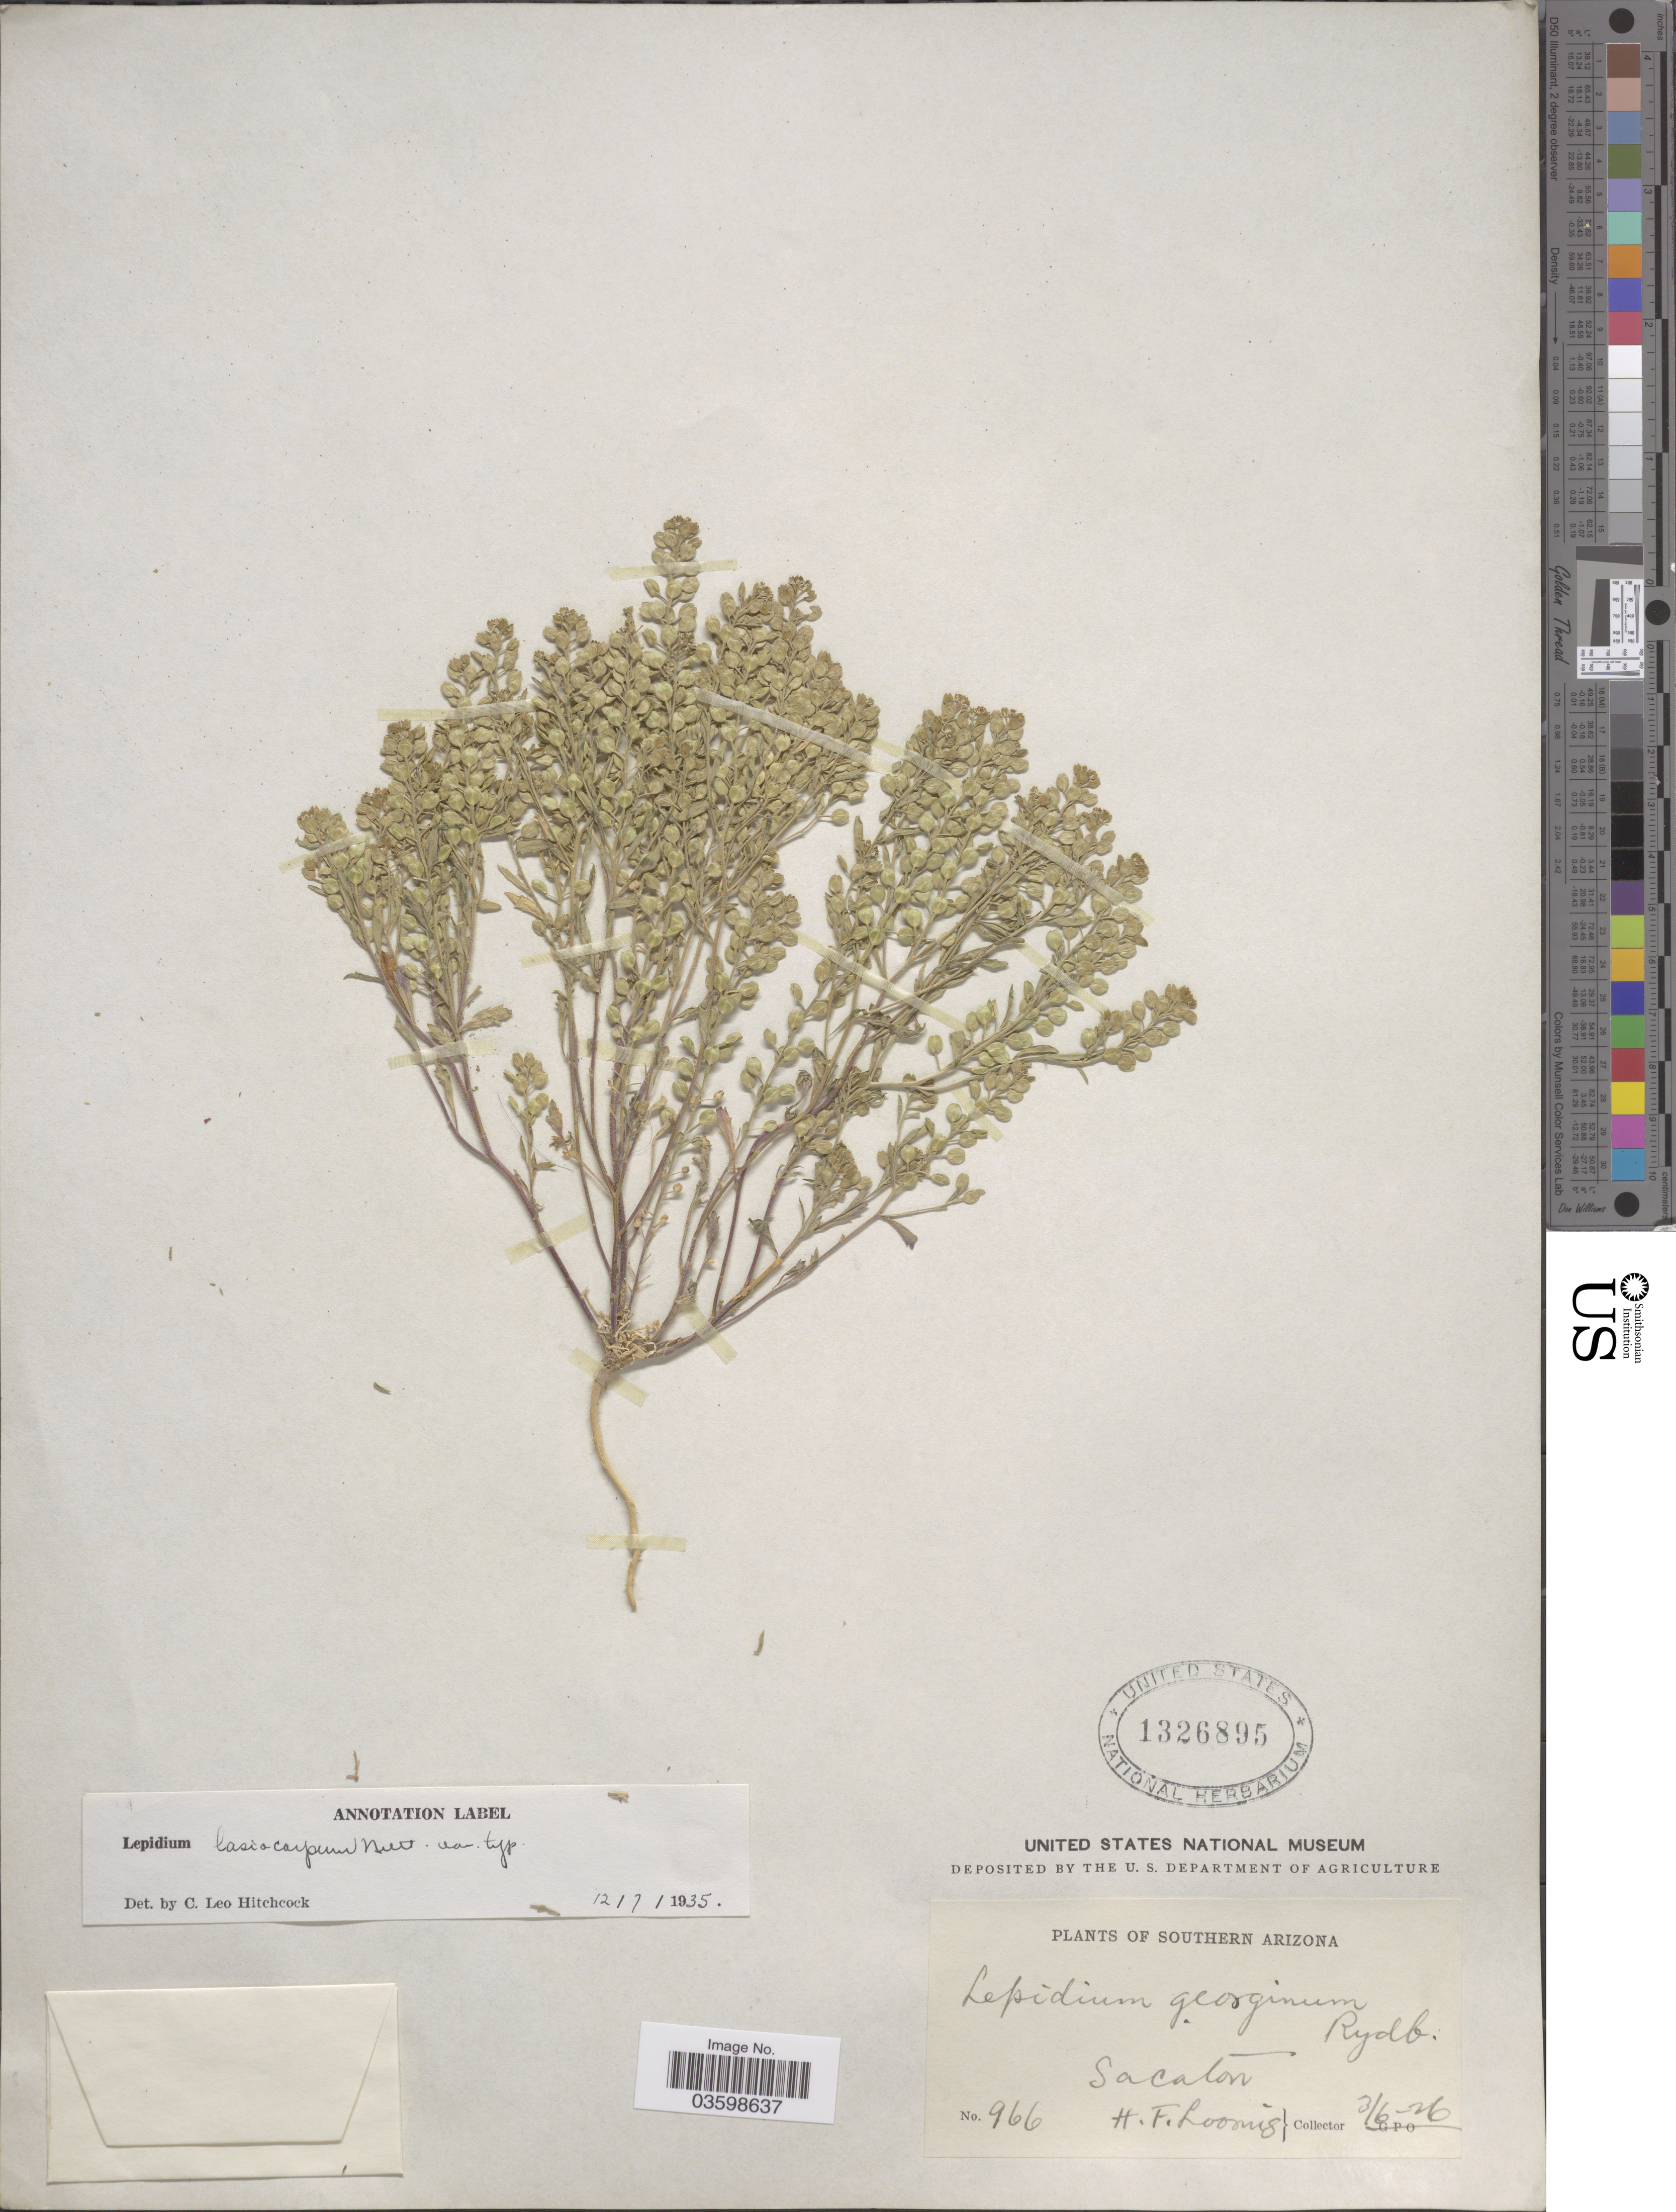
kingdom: Plantae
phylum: Tracheophyta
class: Magnoliopsida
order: Brassicales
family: Brassicaceae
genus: Lepidium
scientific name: Lepidium lasiocarpum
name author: Nutt.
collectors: H. F. Loomis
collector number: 966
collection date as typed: Transcribed d/m/y: 6/3/26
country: United States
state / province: Arizona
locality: Southern Arizona. Sacaton.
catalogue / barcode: US 1326895